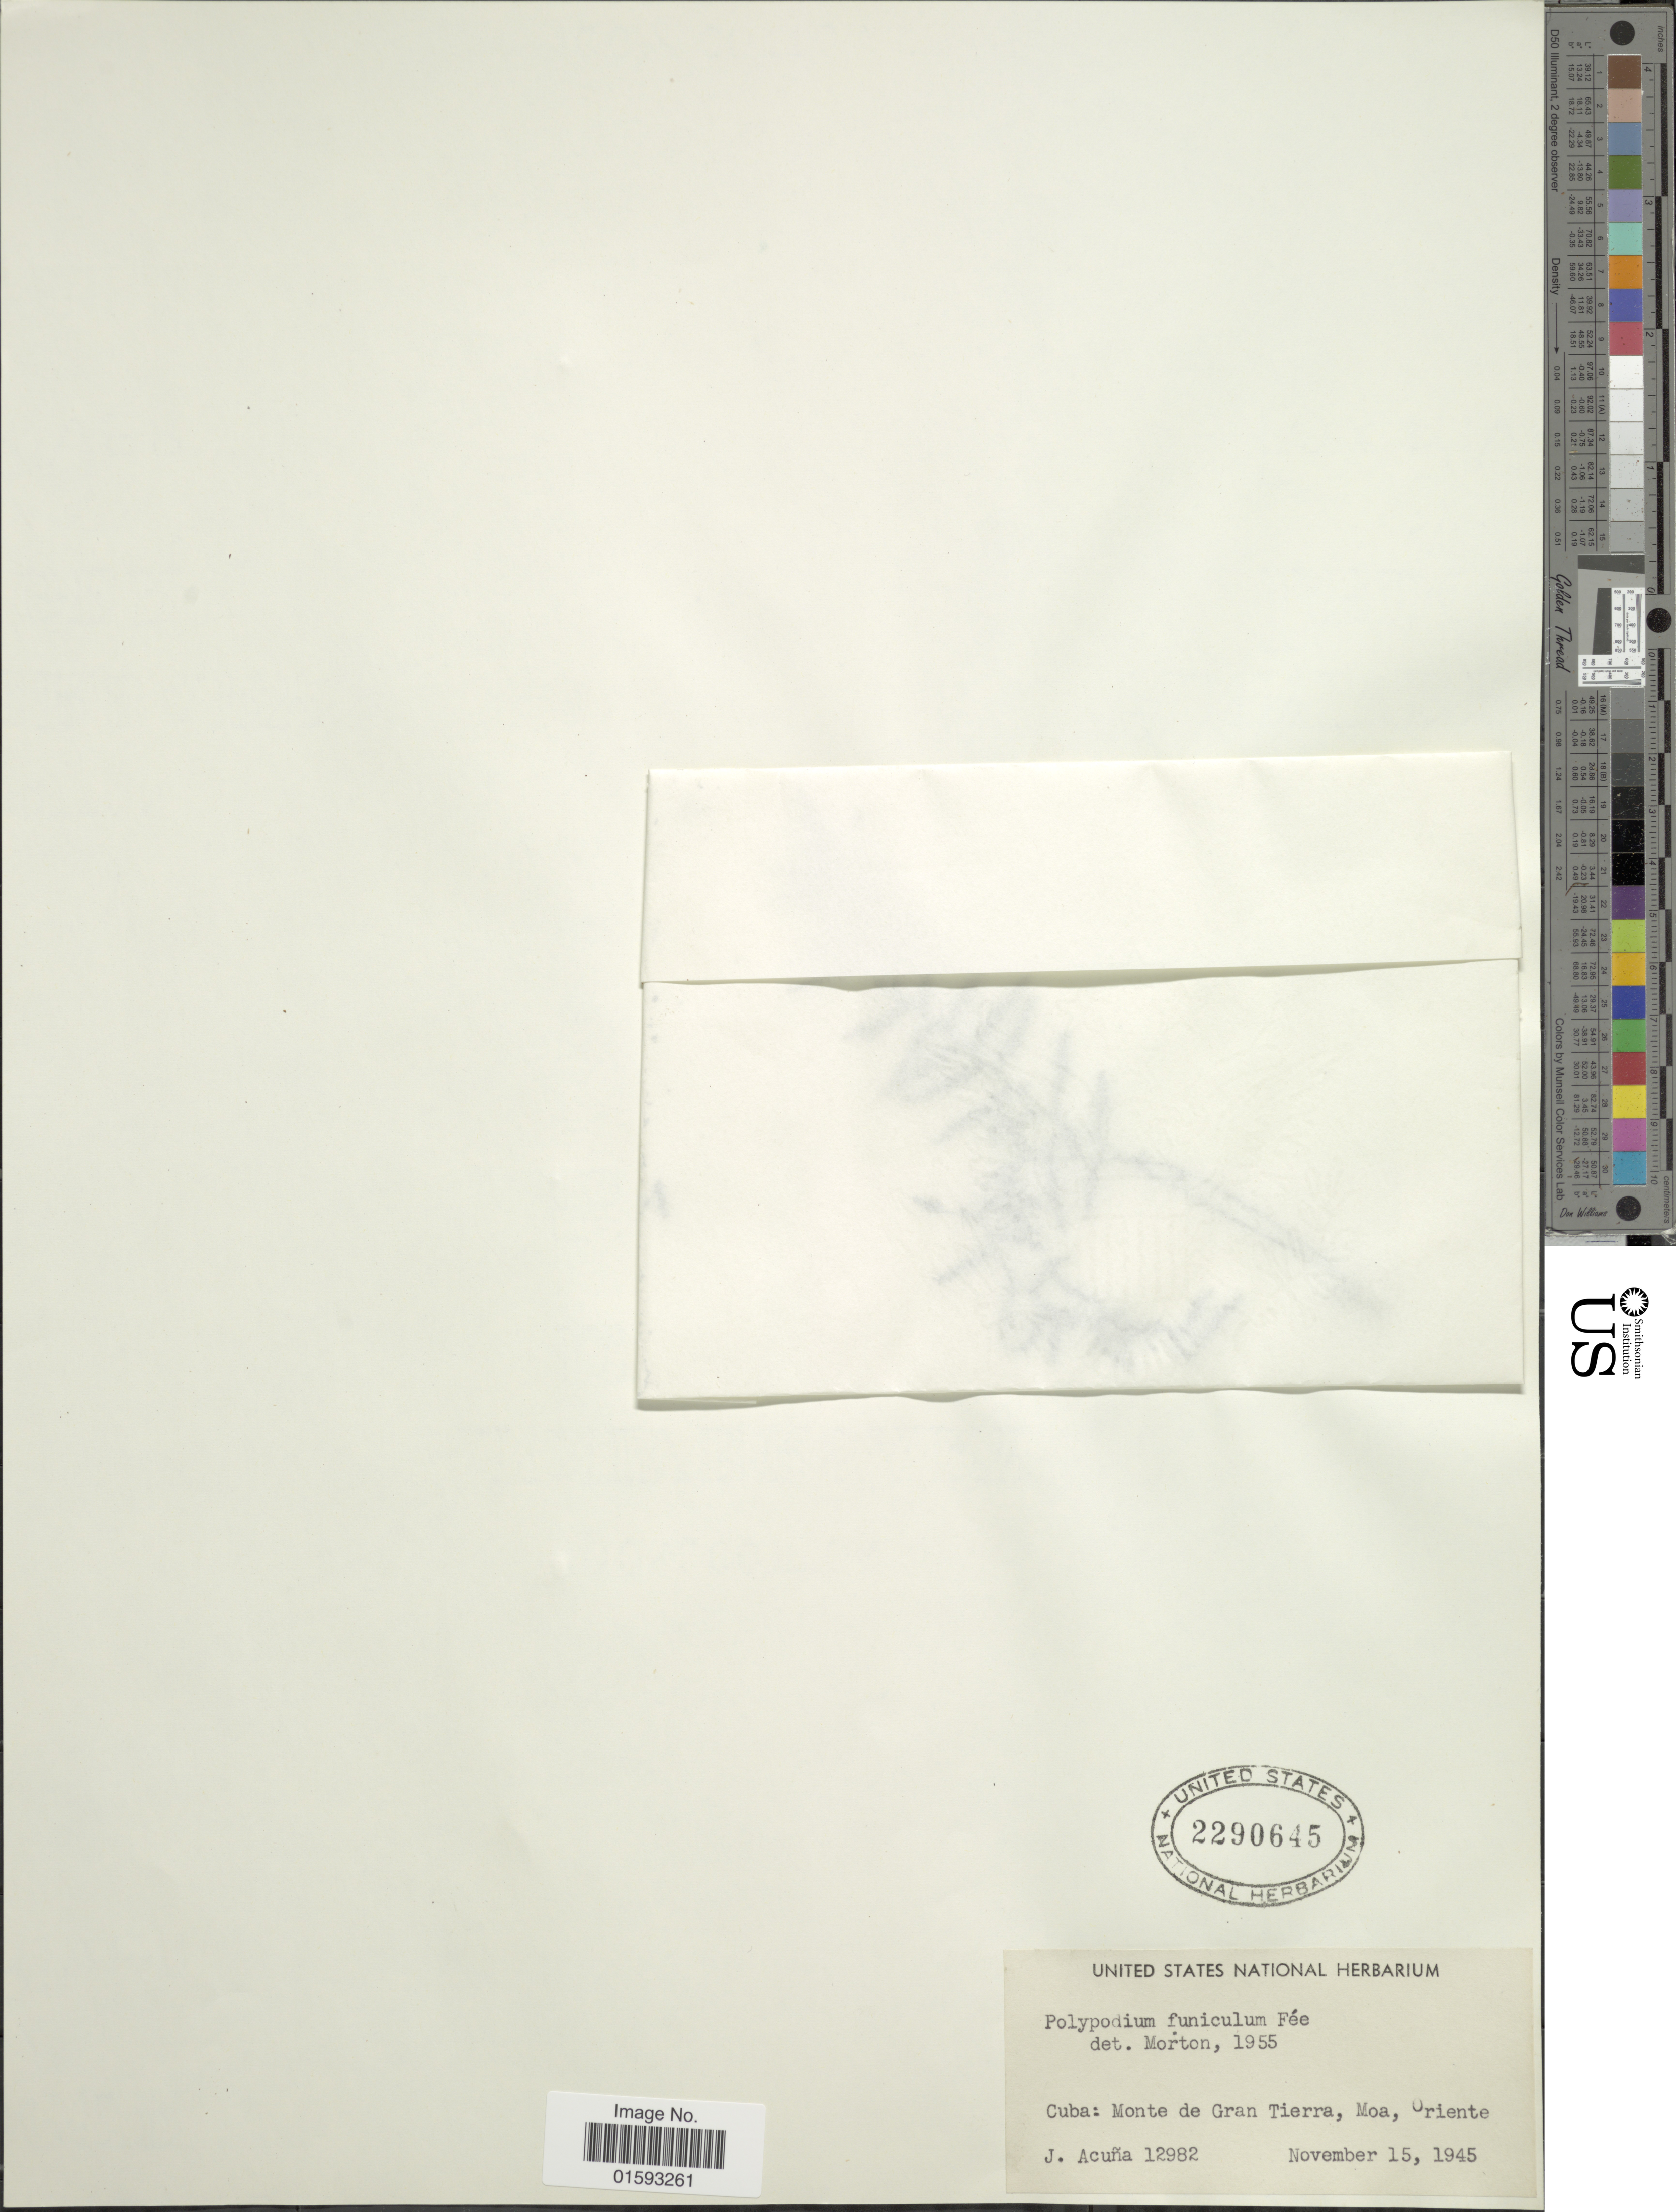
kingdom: Plantae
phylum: Tracheophyta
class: Polypodiopsida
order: Polypodiales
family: Polypodiaceae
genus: Pecluma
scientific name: Pecluma funicula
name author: (Fée) M.G. Price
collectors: J. Acuña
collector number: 12982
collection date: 1945-11-15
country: Cuba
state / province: Oriente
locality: Monte de Gran Tierra, Moa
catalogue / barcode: US 2290645